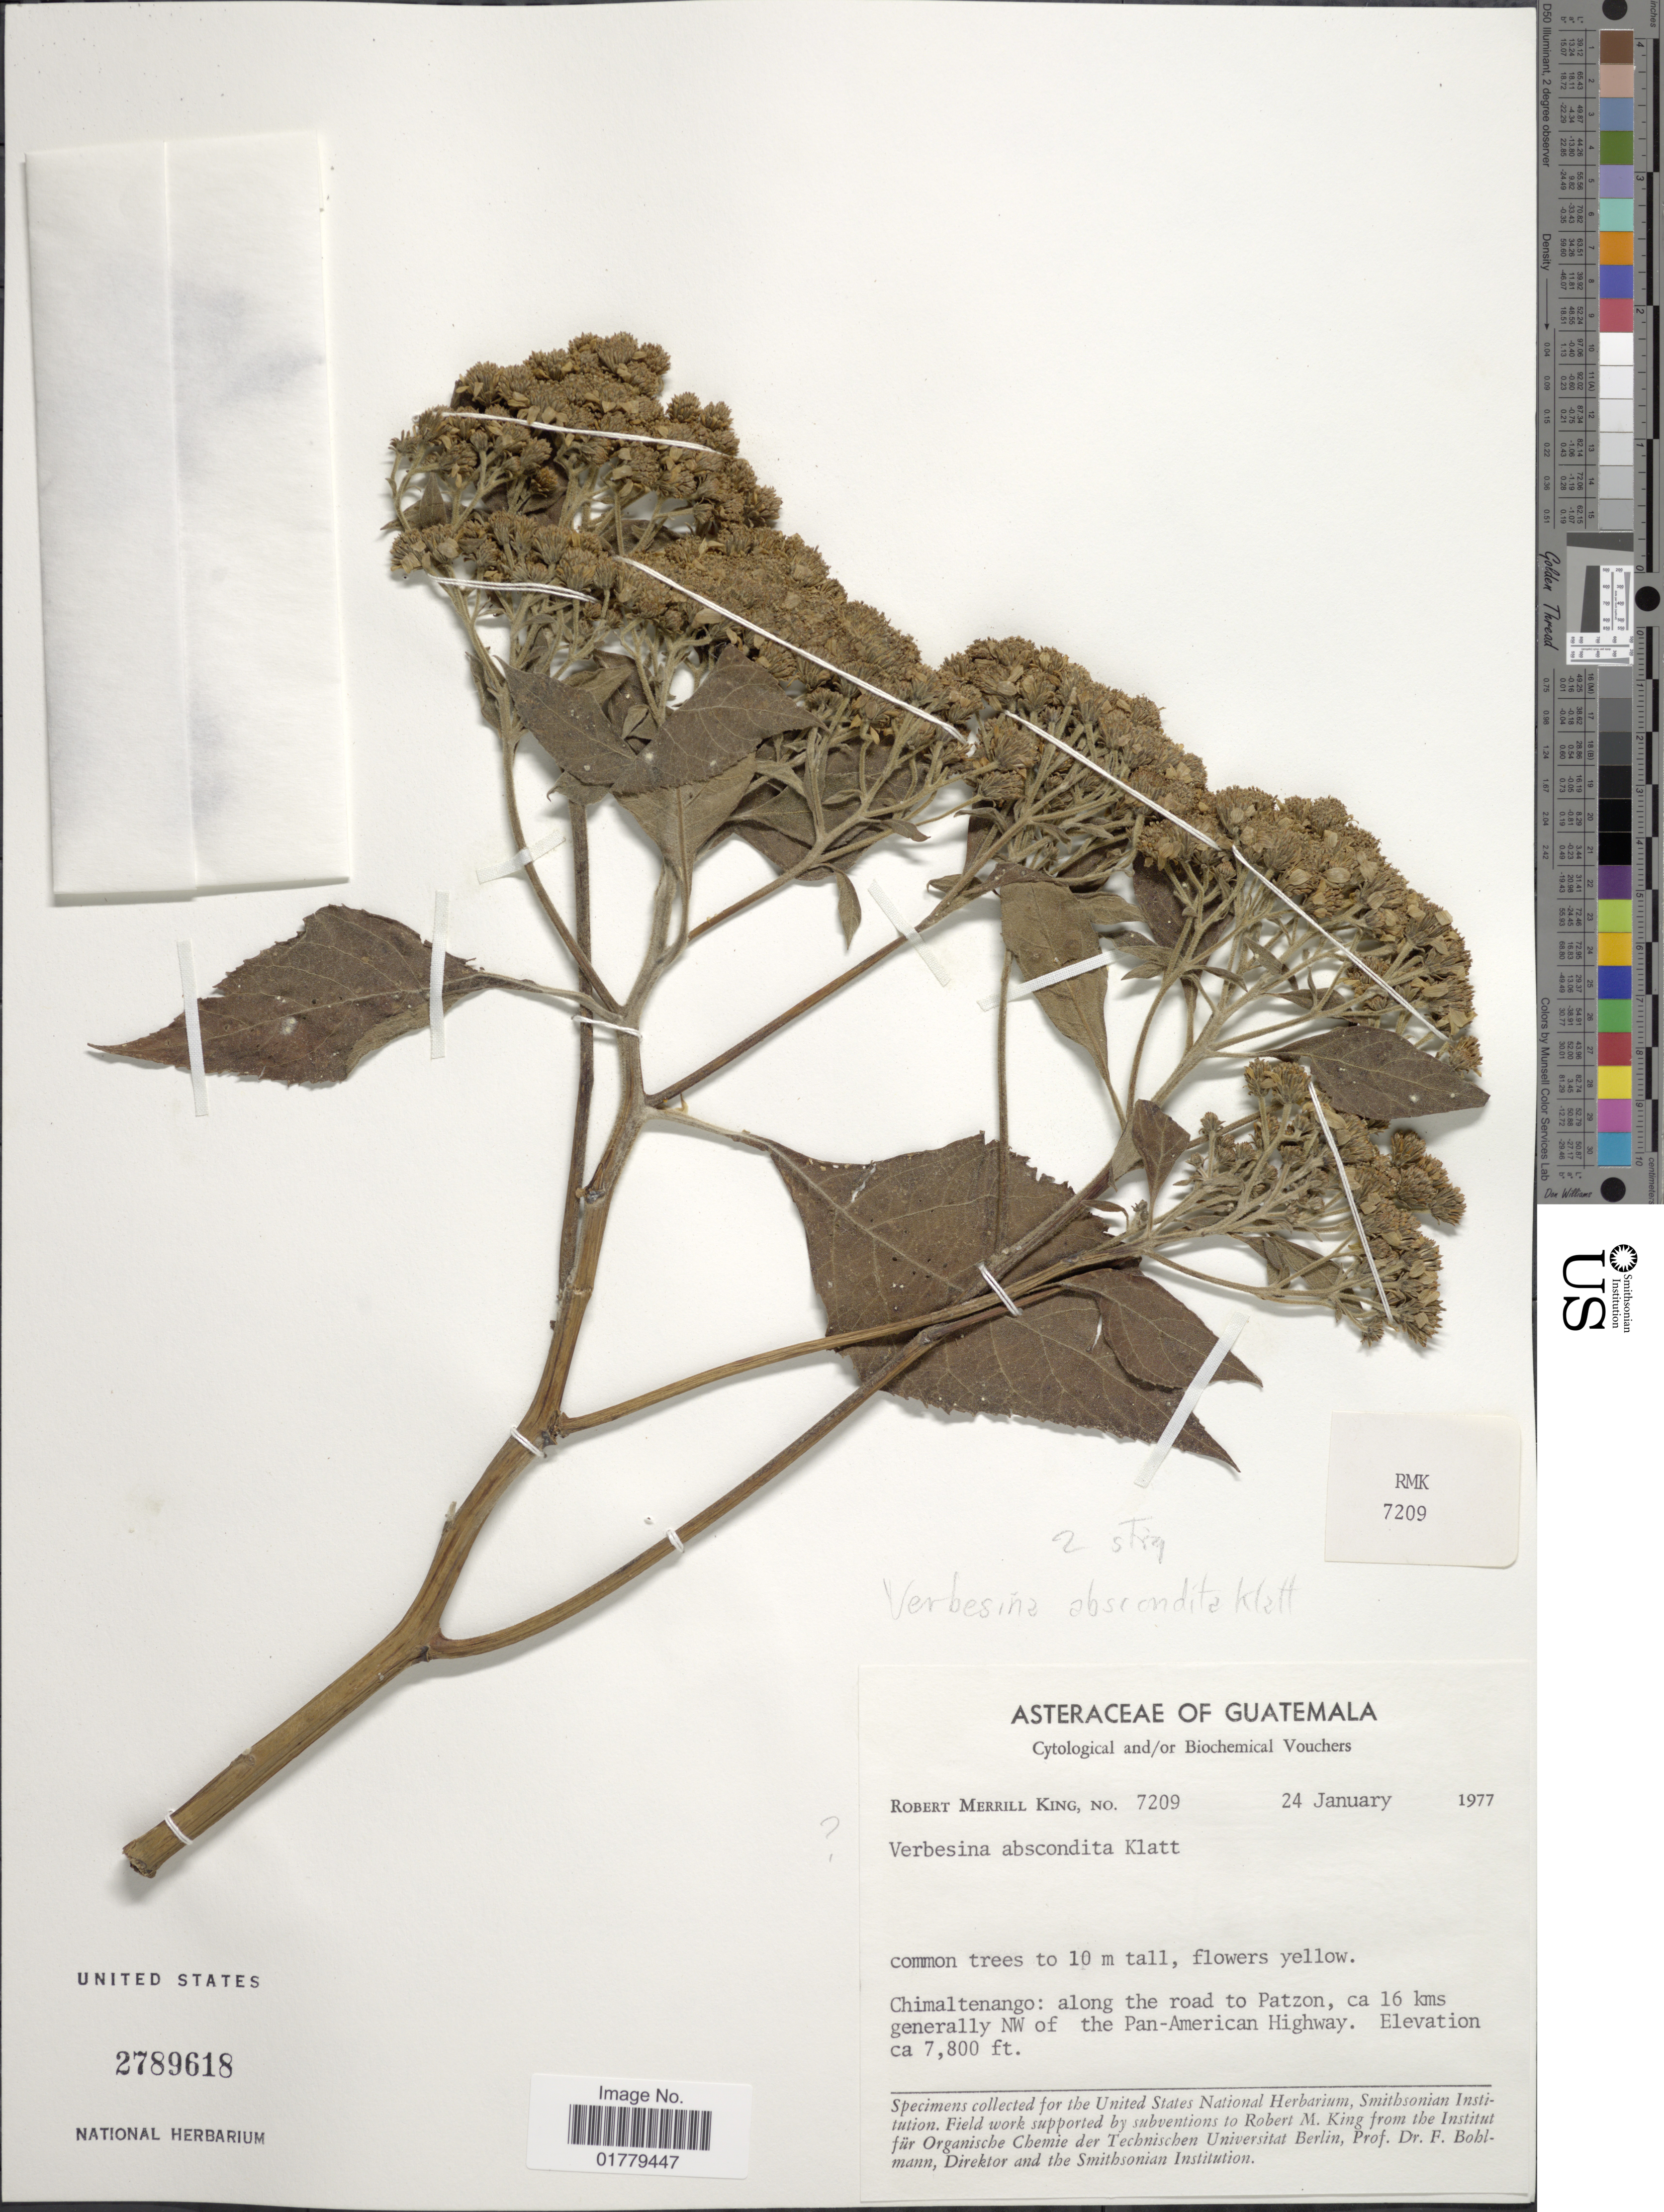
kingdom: Plantae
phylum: Tracheophyta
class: Magnoliopsida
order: Asterales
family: Asteraceae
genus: Verbesina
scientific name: Verbesina apleura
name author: S.F. Blake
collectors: R. M. King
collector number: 7209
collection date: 1977-01-24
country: Guatemala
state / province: Chimaltenango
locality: Chimaltenango: along the road to Patzon, ca 16 kms generally NW of the Pan-American Highway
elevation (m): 2377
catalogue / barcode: US 2789618